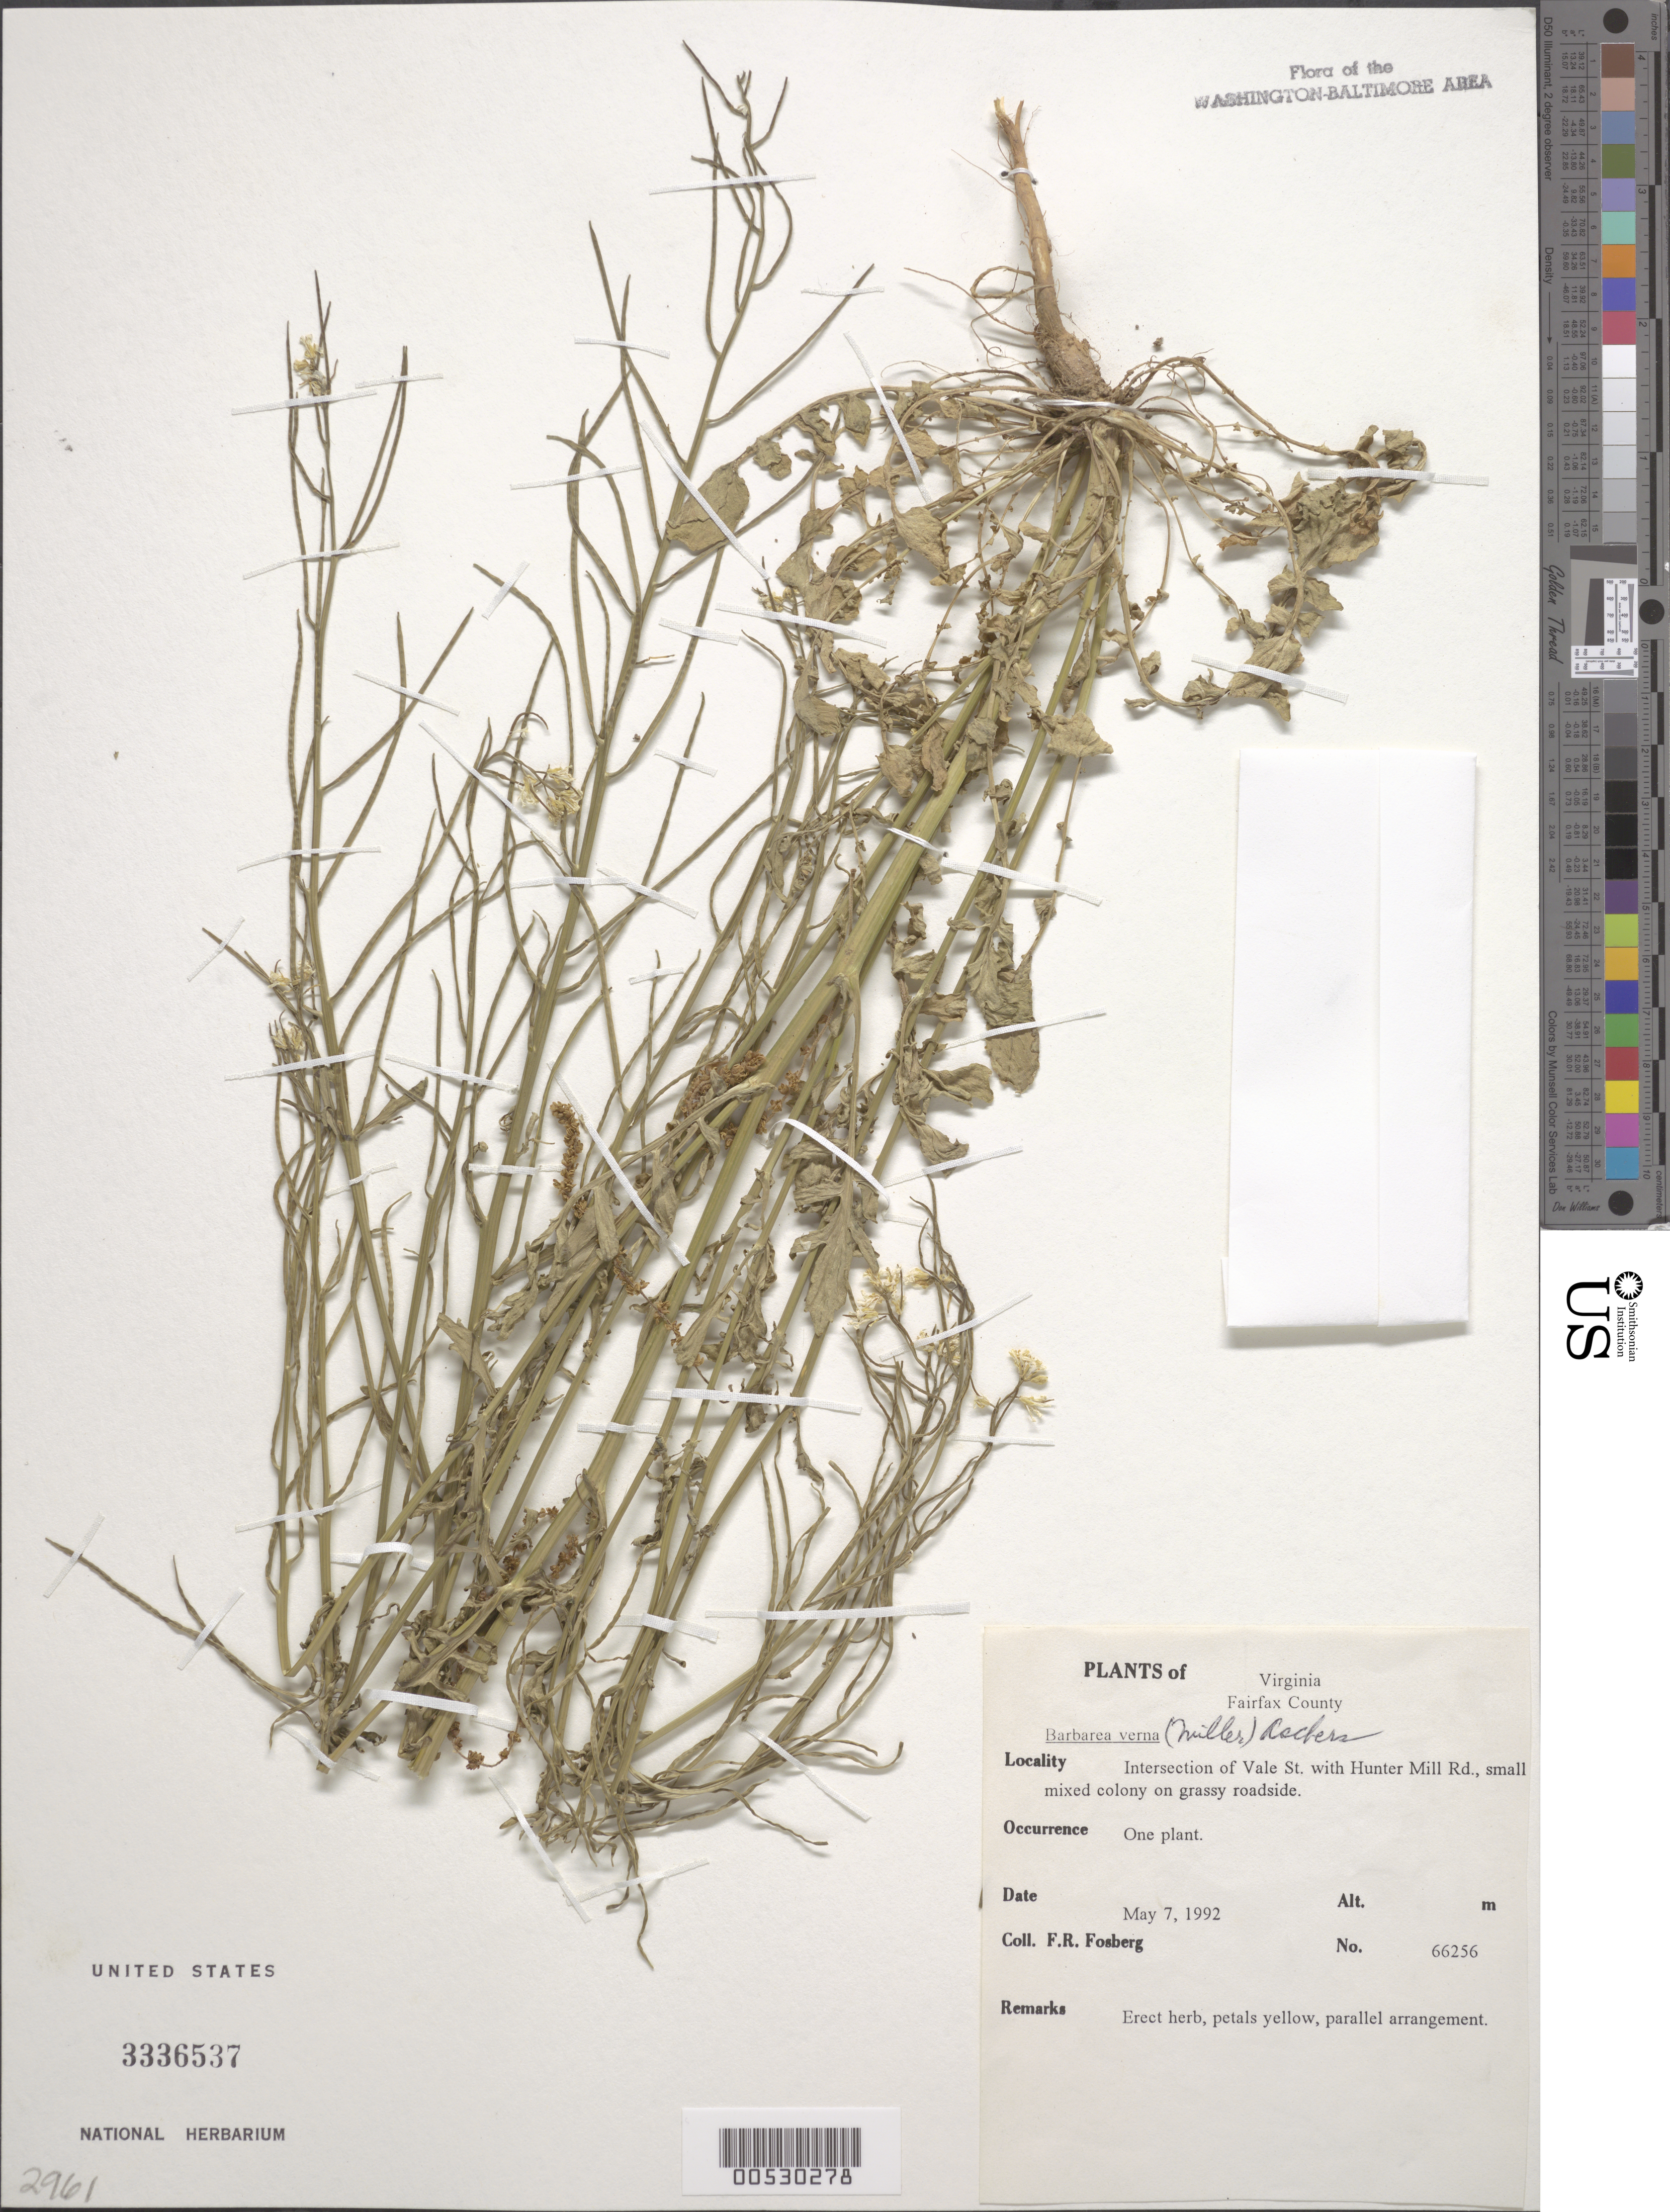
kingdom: Plantae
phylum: Tracheophyta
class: Magnoliopsida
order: Brassicales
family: Brassicaceae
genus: Barbarea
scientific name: Barbarea verna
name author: (Mill.) Asch.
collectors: F. R. Fosberg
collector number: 66256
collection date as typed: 07 May 1992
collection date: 1992-05-07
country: United States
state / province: Virginia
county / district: Fairfax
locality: intersection of Vale St. with Hunter Mill Road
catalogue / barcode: US 3336537